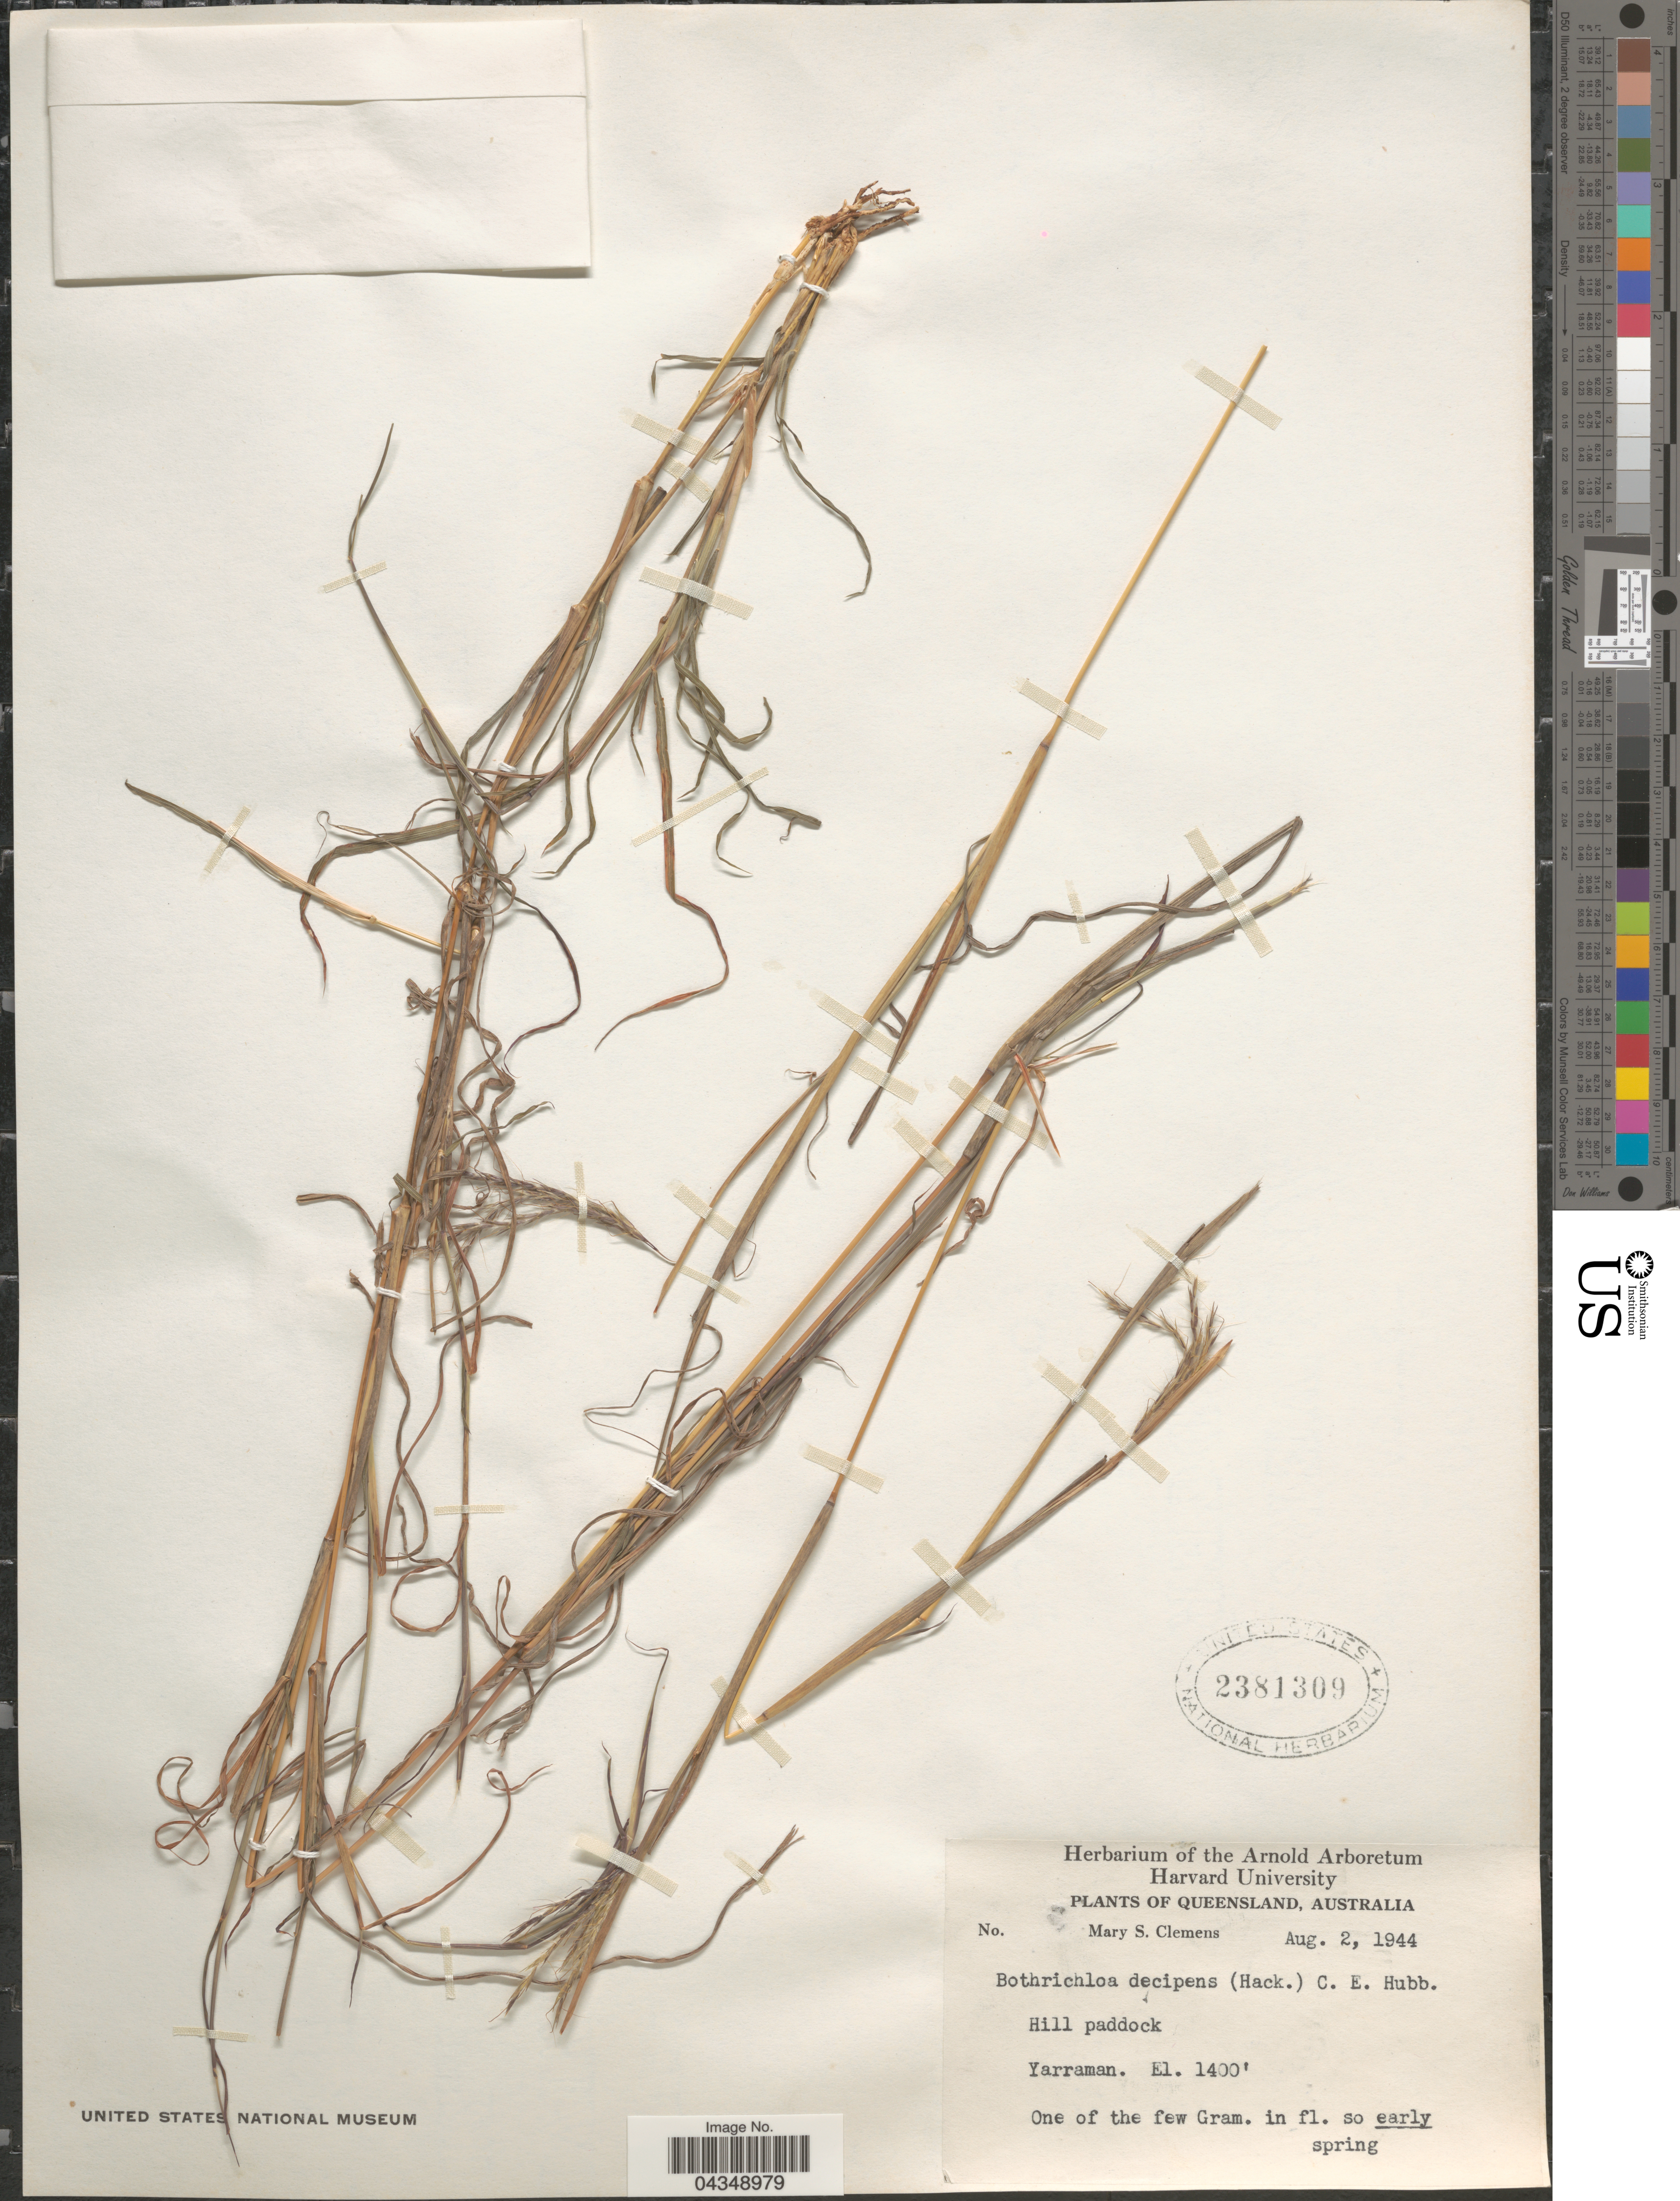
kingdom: Plantae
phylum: Tracheophyta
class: Liliopsida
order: Poales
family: Poaceae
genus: Bothriochloa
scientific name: Bothriochloa macra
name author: (Steud.) S.T. Blake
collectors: M. S. Clemens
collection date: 1944-08-02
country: Australia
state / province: Queensland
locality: Yarraman.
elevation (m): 427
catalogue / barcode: US 2381309